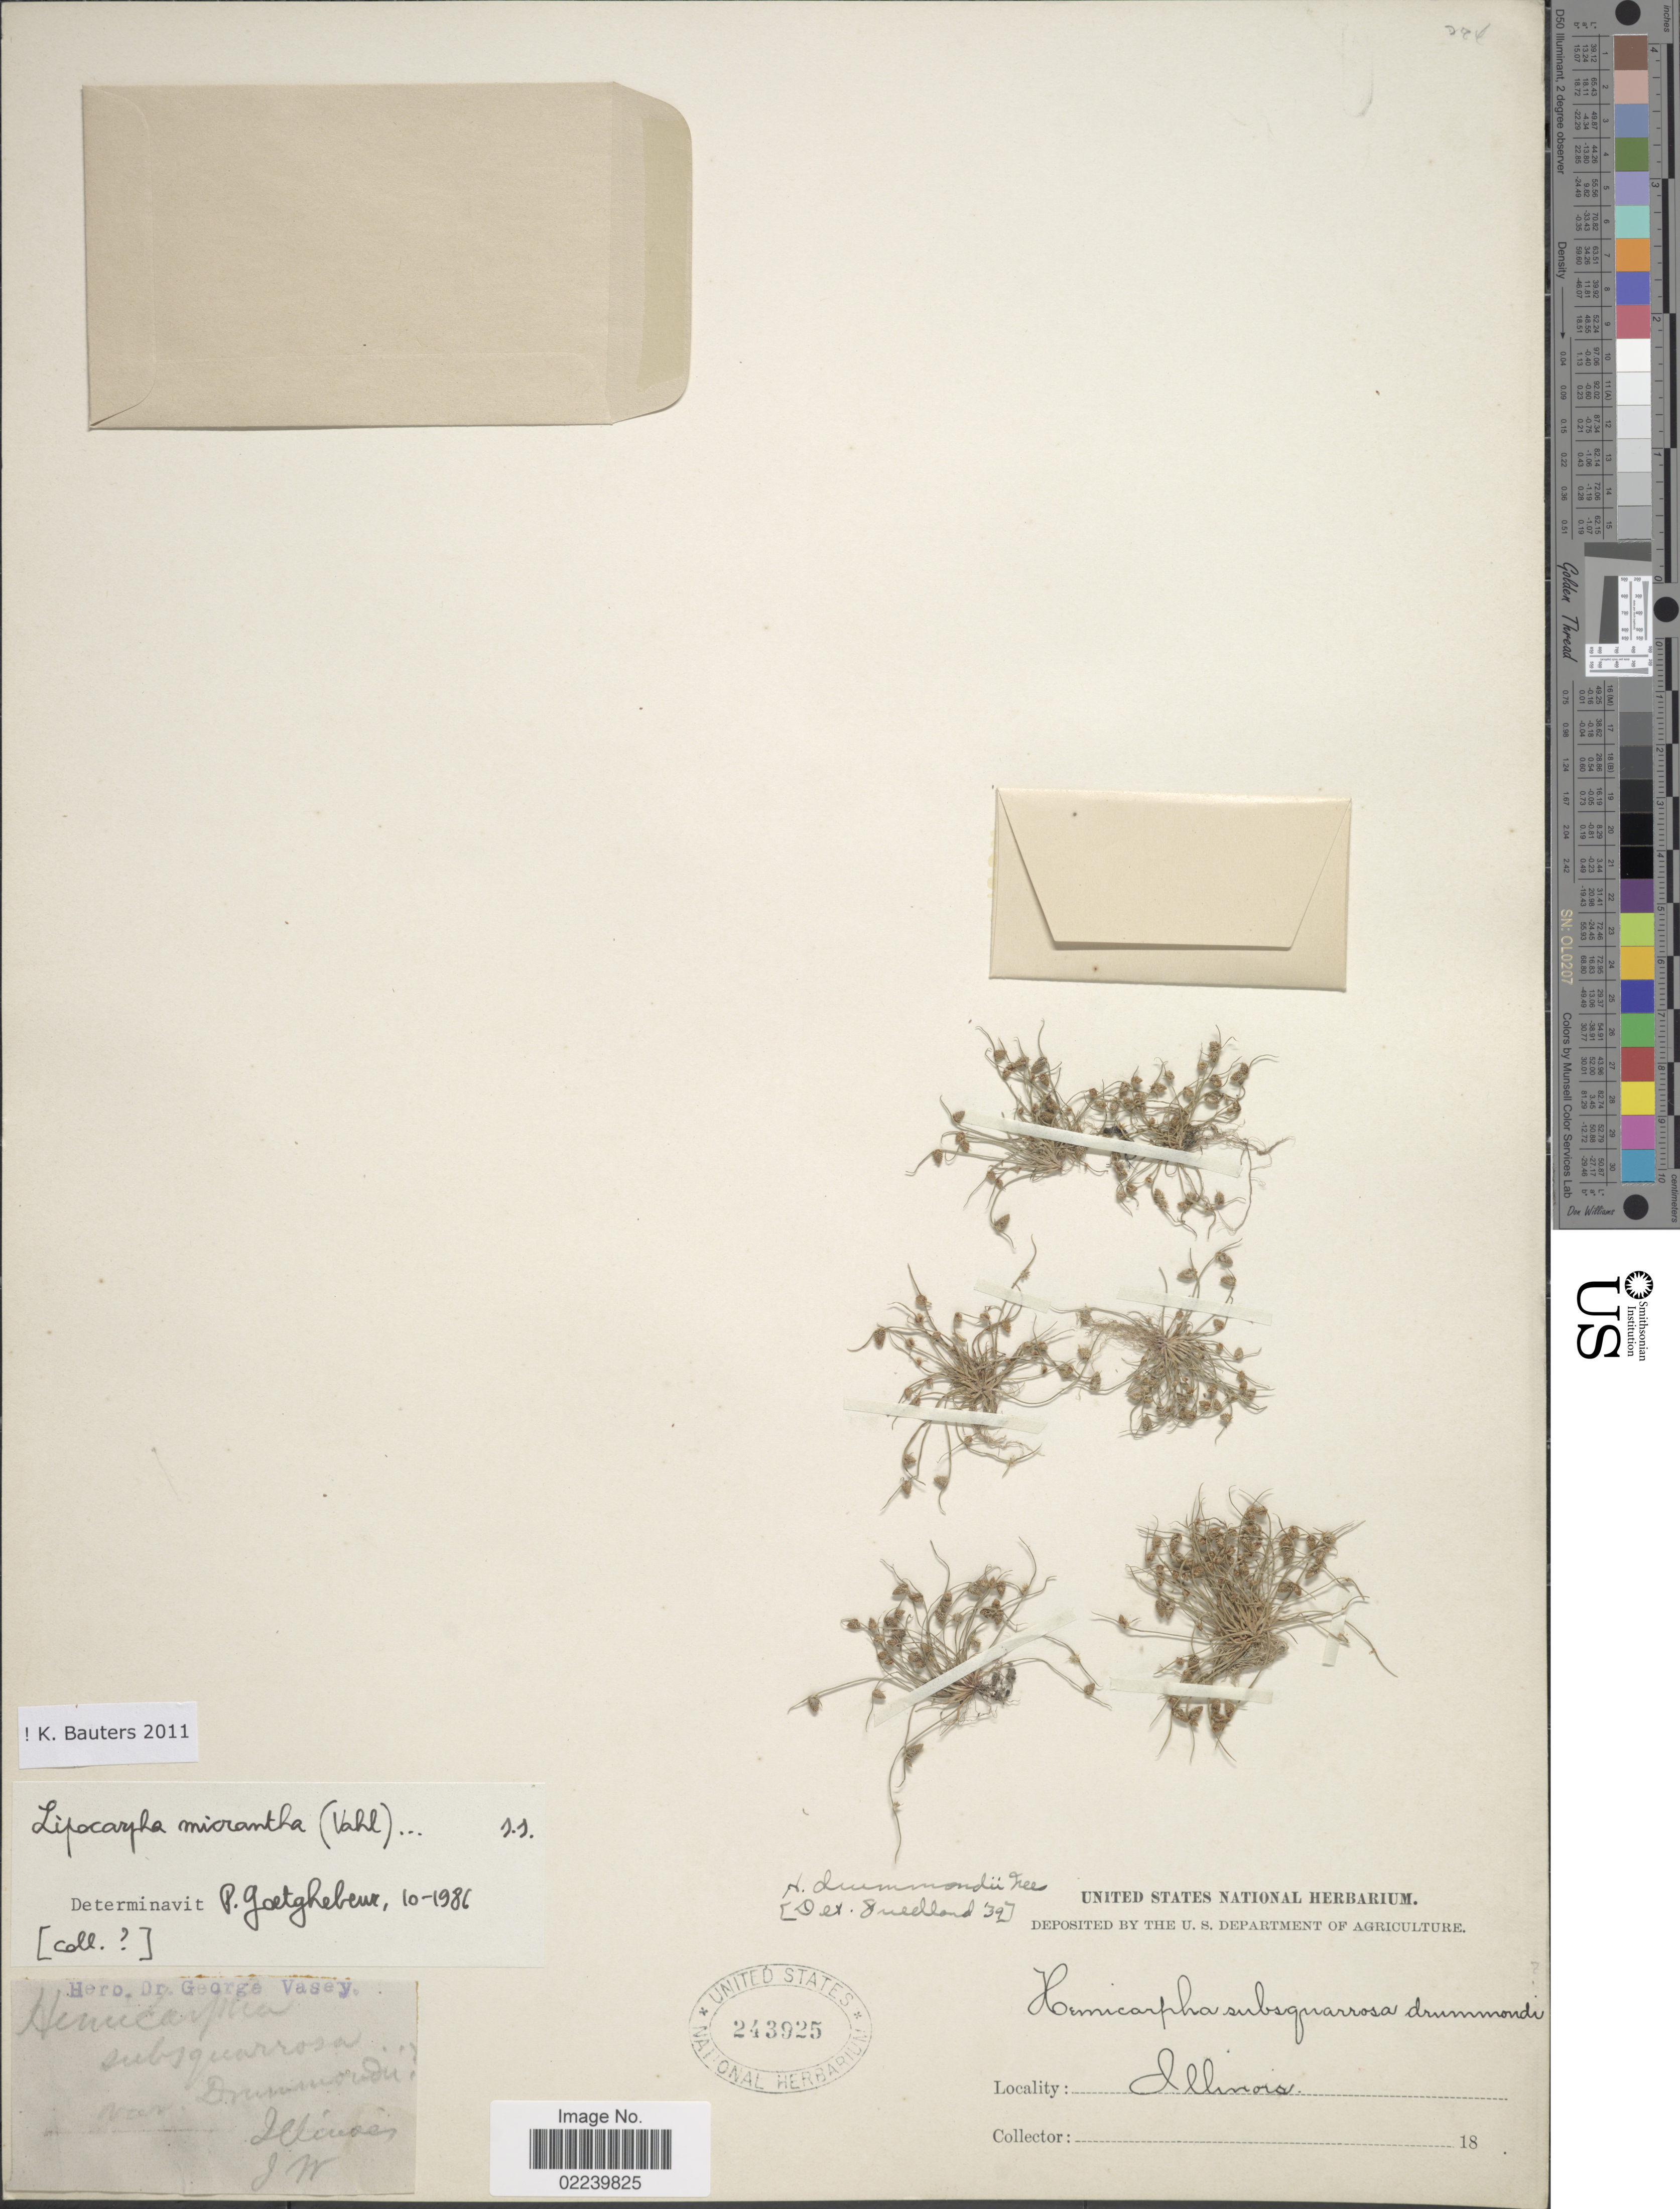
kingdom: Plantae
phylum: Tracheophyta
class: Liliopsida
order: Poales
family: Cyperaceae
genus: Cyperus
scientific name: Cyperus subsquarrosus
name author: (Muhl.) Bauters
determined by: Strong, M. T., (US), Smithsonian Institution - National Museum of Natural History (UNITED STATES)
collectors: G. Vasey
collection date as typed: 18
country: United States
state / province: Illinois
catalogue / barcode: US 243925